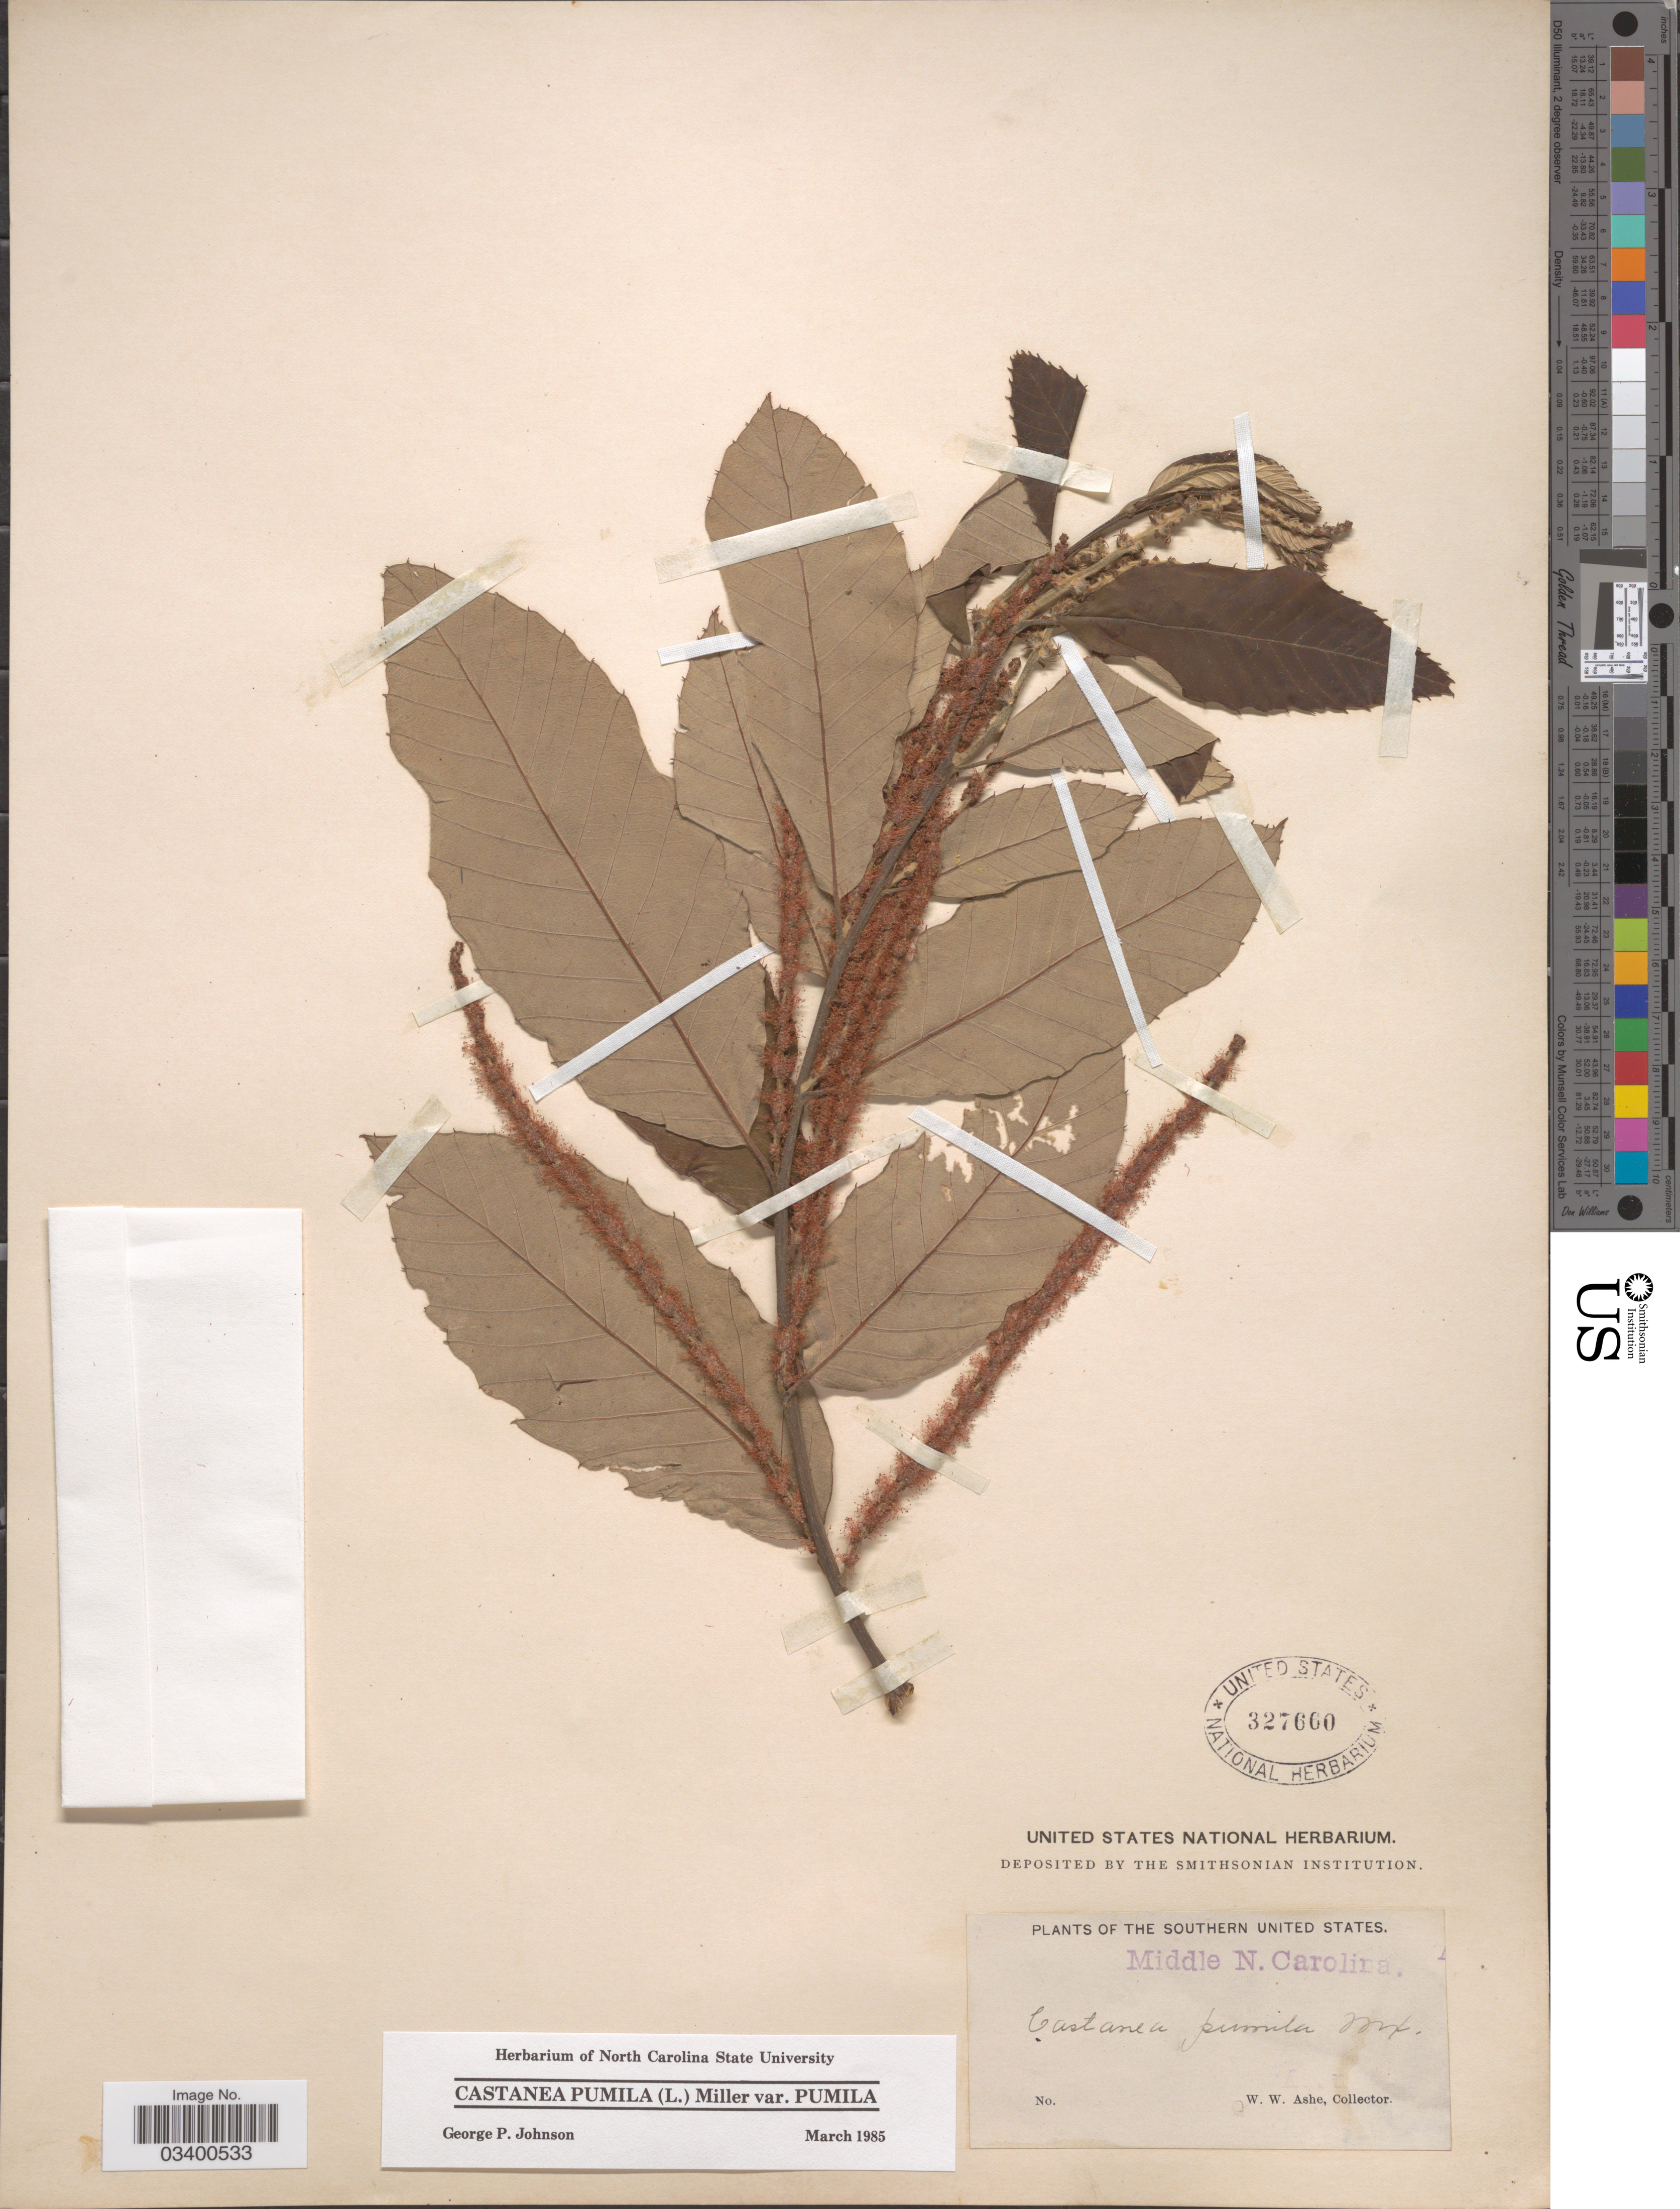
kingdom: Plantae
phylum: Tracheophyta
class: Magnoliopsida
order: Fagales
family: Fagaceae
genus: Castanea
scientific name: Castanea pumila var. pumila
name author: (L.) Mill.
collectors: W. W. Ashe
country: United States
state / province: North Carolina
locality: Southern United States. Middle N. Carolina.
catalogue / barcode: US 327660